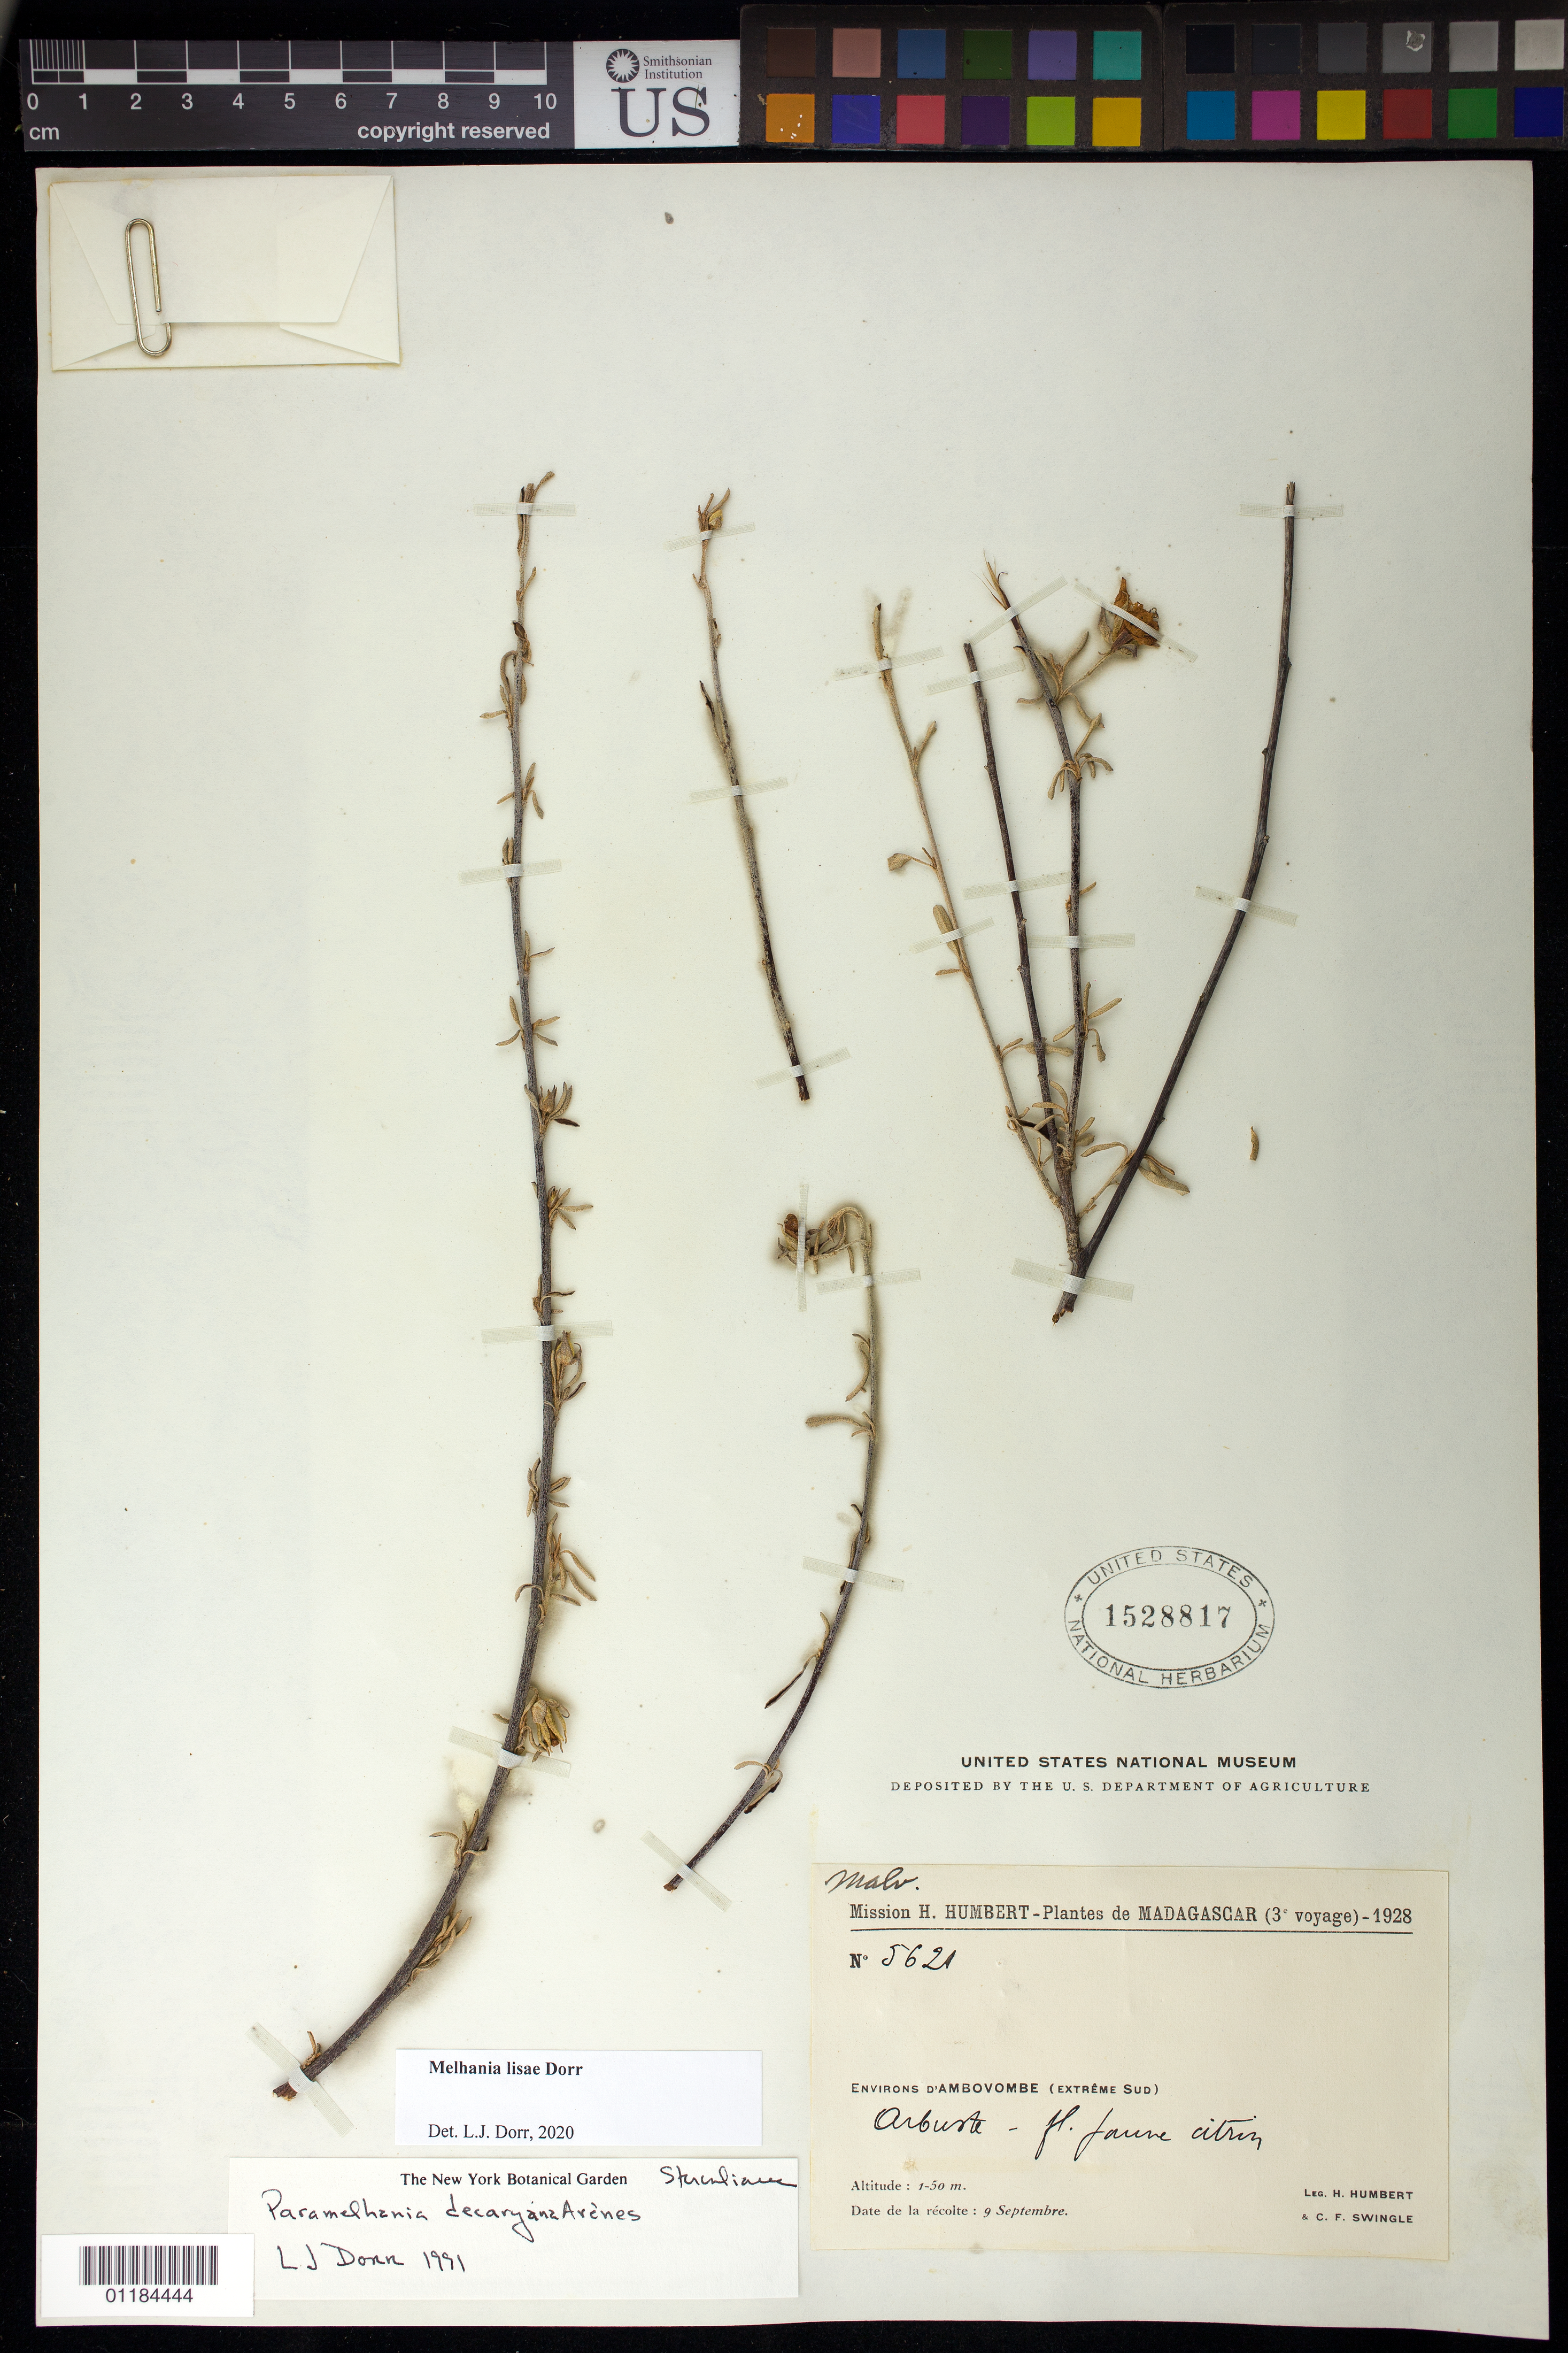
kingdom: Plantae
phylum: Tracheophyta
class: Magnoliopsida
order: Malvales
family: Malvaceae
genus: Melhania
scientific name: Melhania ovata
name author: (Cav.) Spreng.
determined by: Dorr, L. J., (BOT), Smithsonian Institution - National Museum of Natural History (UNITED STATES)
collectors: H. Humbert & C. Swingle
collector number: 5621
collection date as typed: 9/9/1928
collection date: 1928-09-09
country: Madagascar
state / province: Androy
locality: Environs d'Ambovombe (Extreme Sud)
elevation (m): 1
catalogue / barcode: US 1528817